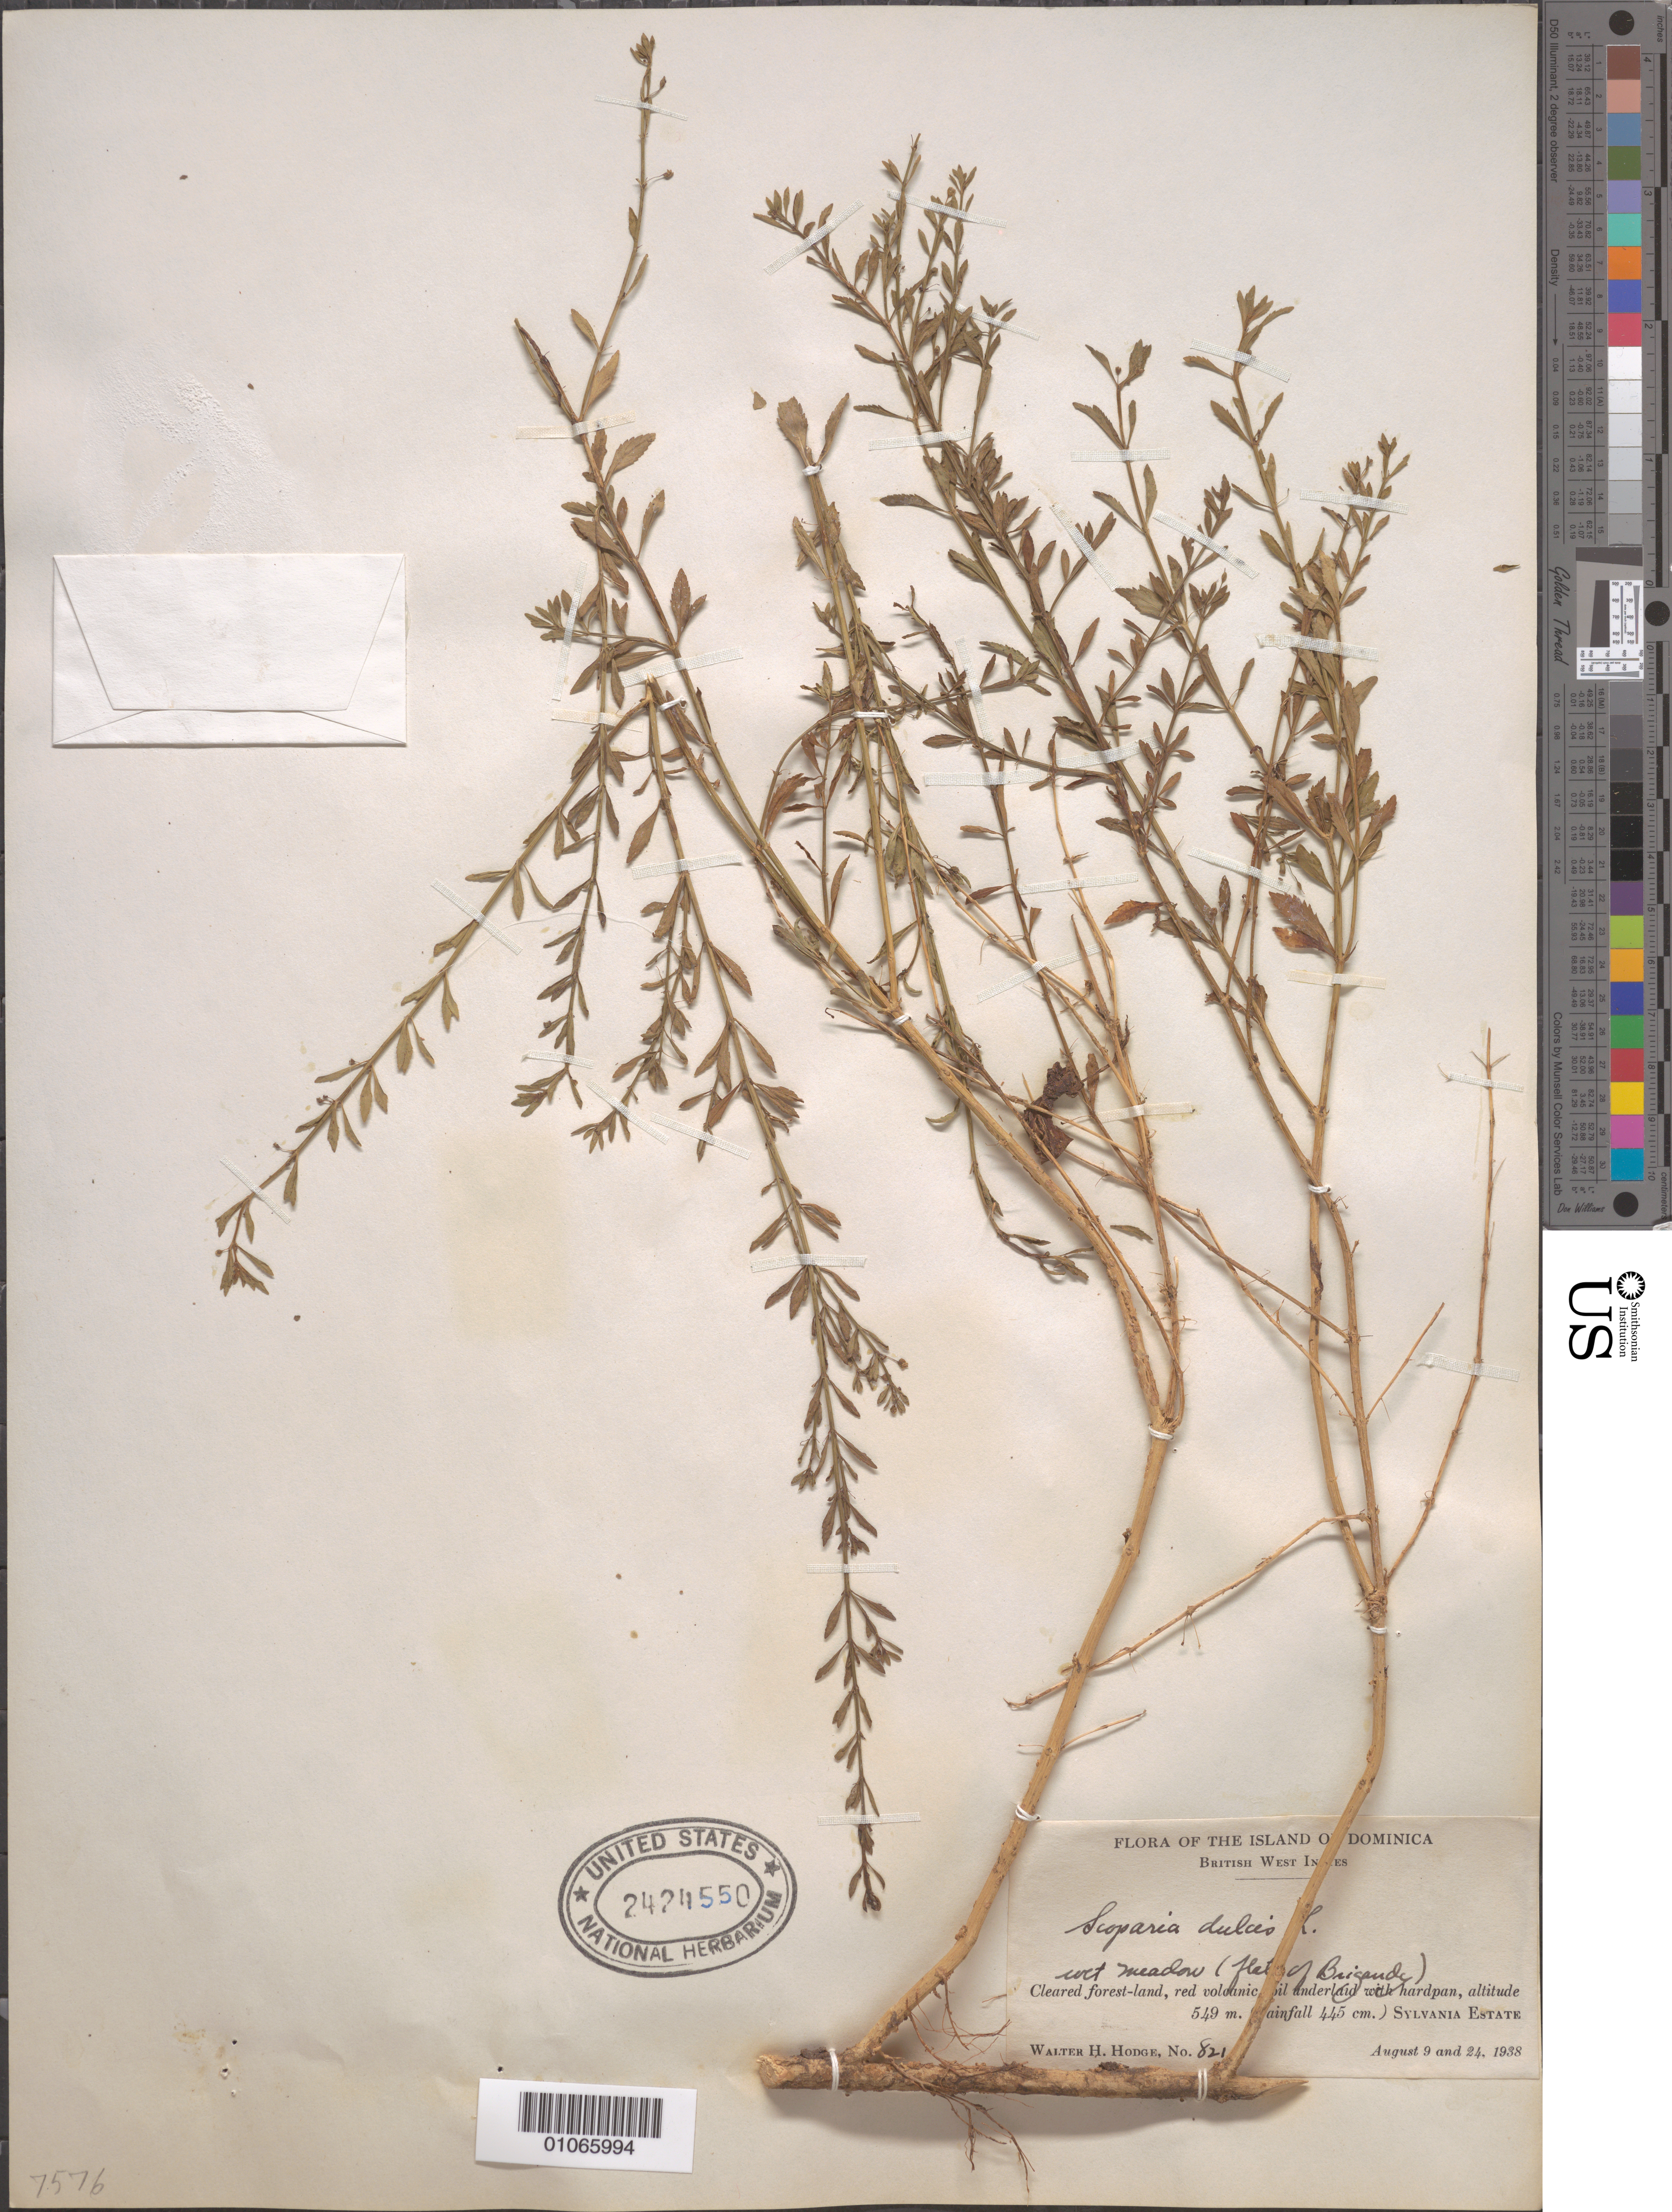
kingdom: Plantae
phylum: Tracheophyta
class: Magnoliopsida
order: Lamiales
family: Plantaginaceae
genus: Scoparia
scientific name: Scoparia dulcis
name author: L.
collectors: W. Hodge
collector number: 821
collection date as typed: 09 Aug 1938 and 24 Aug 1938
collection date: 1938-08-09,1938-08-24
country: Dominica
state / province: St. Paul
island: Dominica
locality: Cleared forest-land, red volcanic soil underlaid with hardpan, wet meadow (flats of Brigandy), Sylvania Estate.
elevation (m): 549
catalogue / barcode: US 2424550